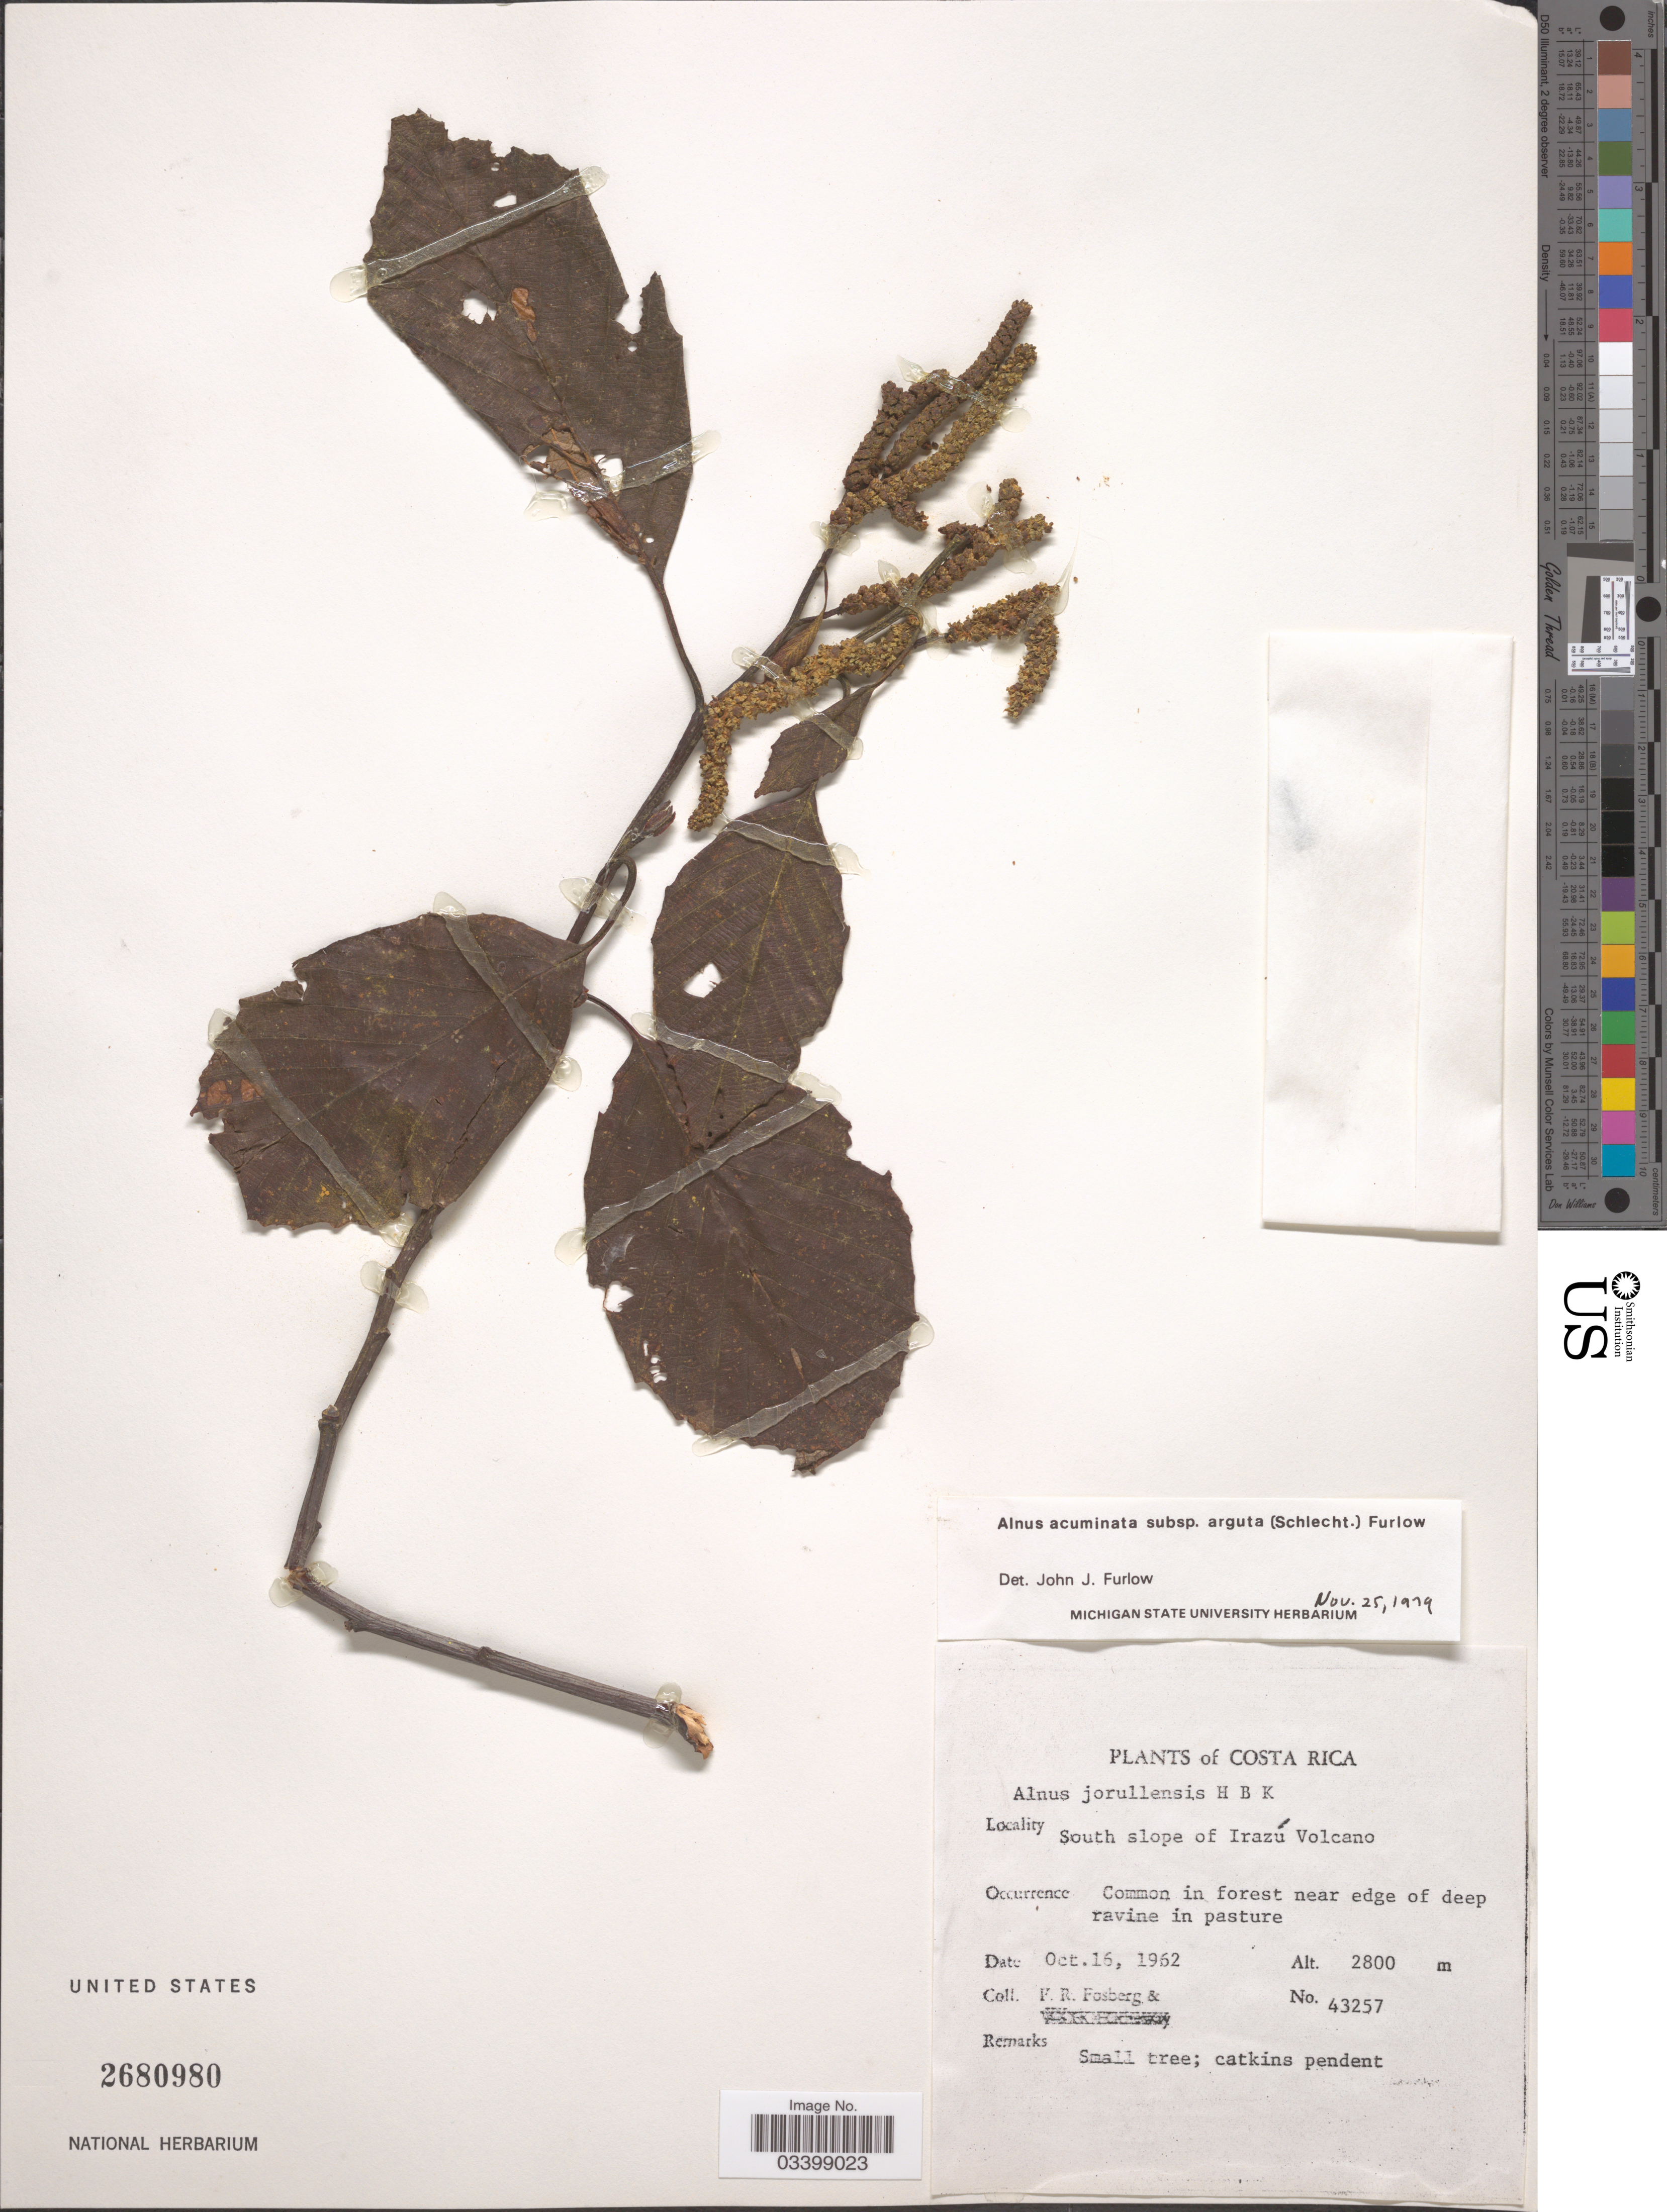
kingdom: Plantae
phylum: Tracheophyta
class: Magnoliopsida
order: Fagales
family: Betulaceae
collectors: F. R. Fosberg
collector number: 43257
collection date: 1962-10-16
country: Costa Rica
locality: South slope of Irazú Volcano.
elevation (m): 2800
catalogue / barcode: US 2680980